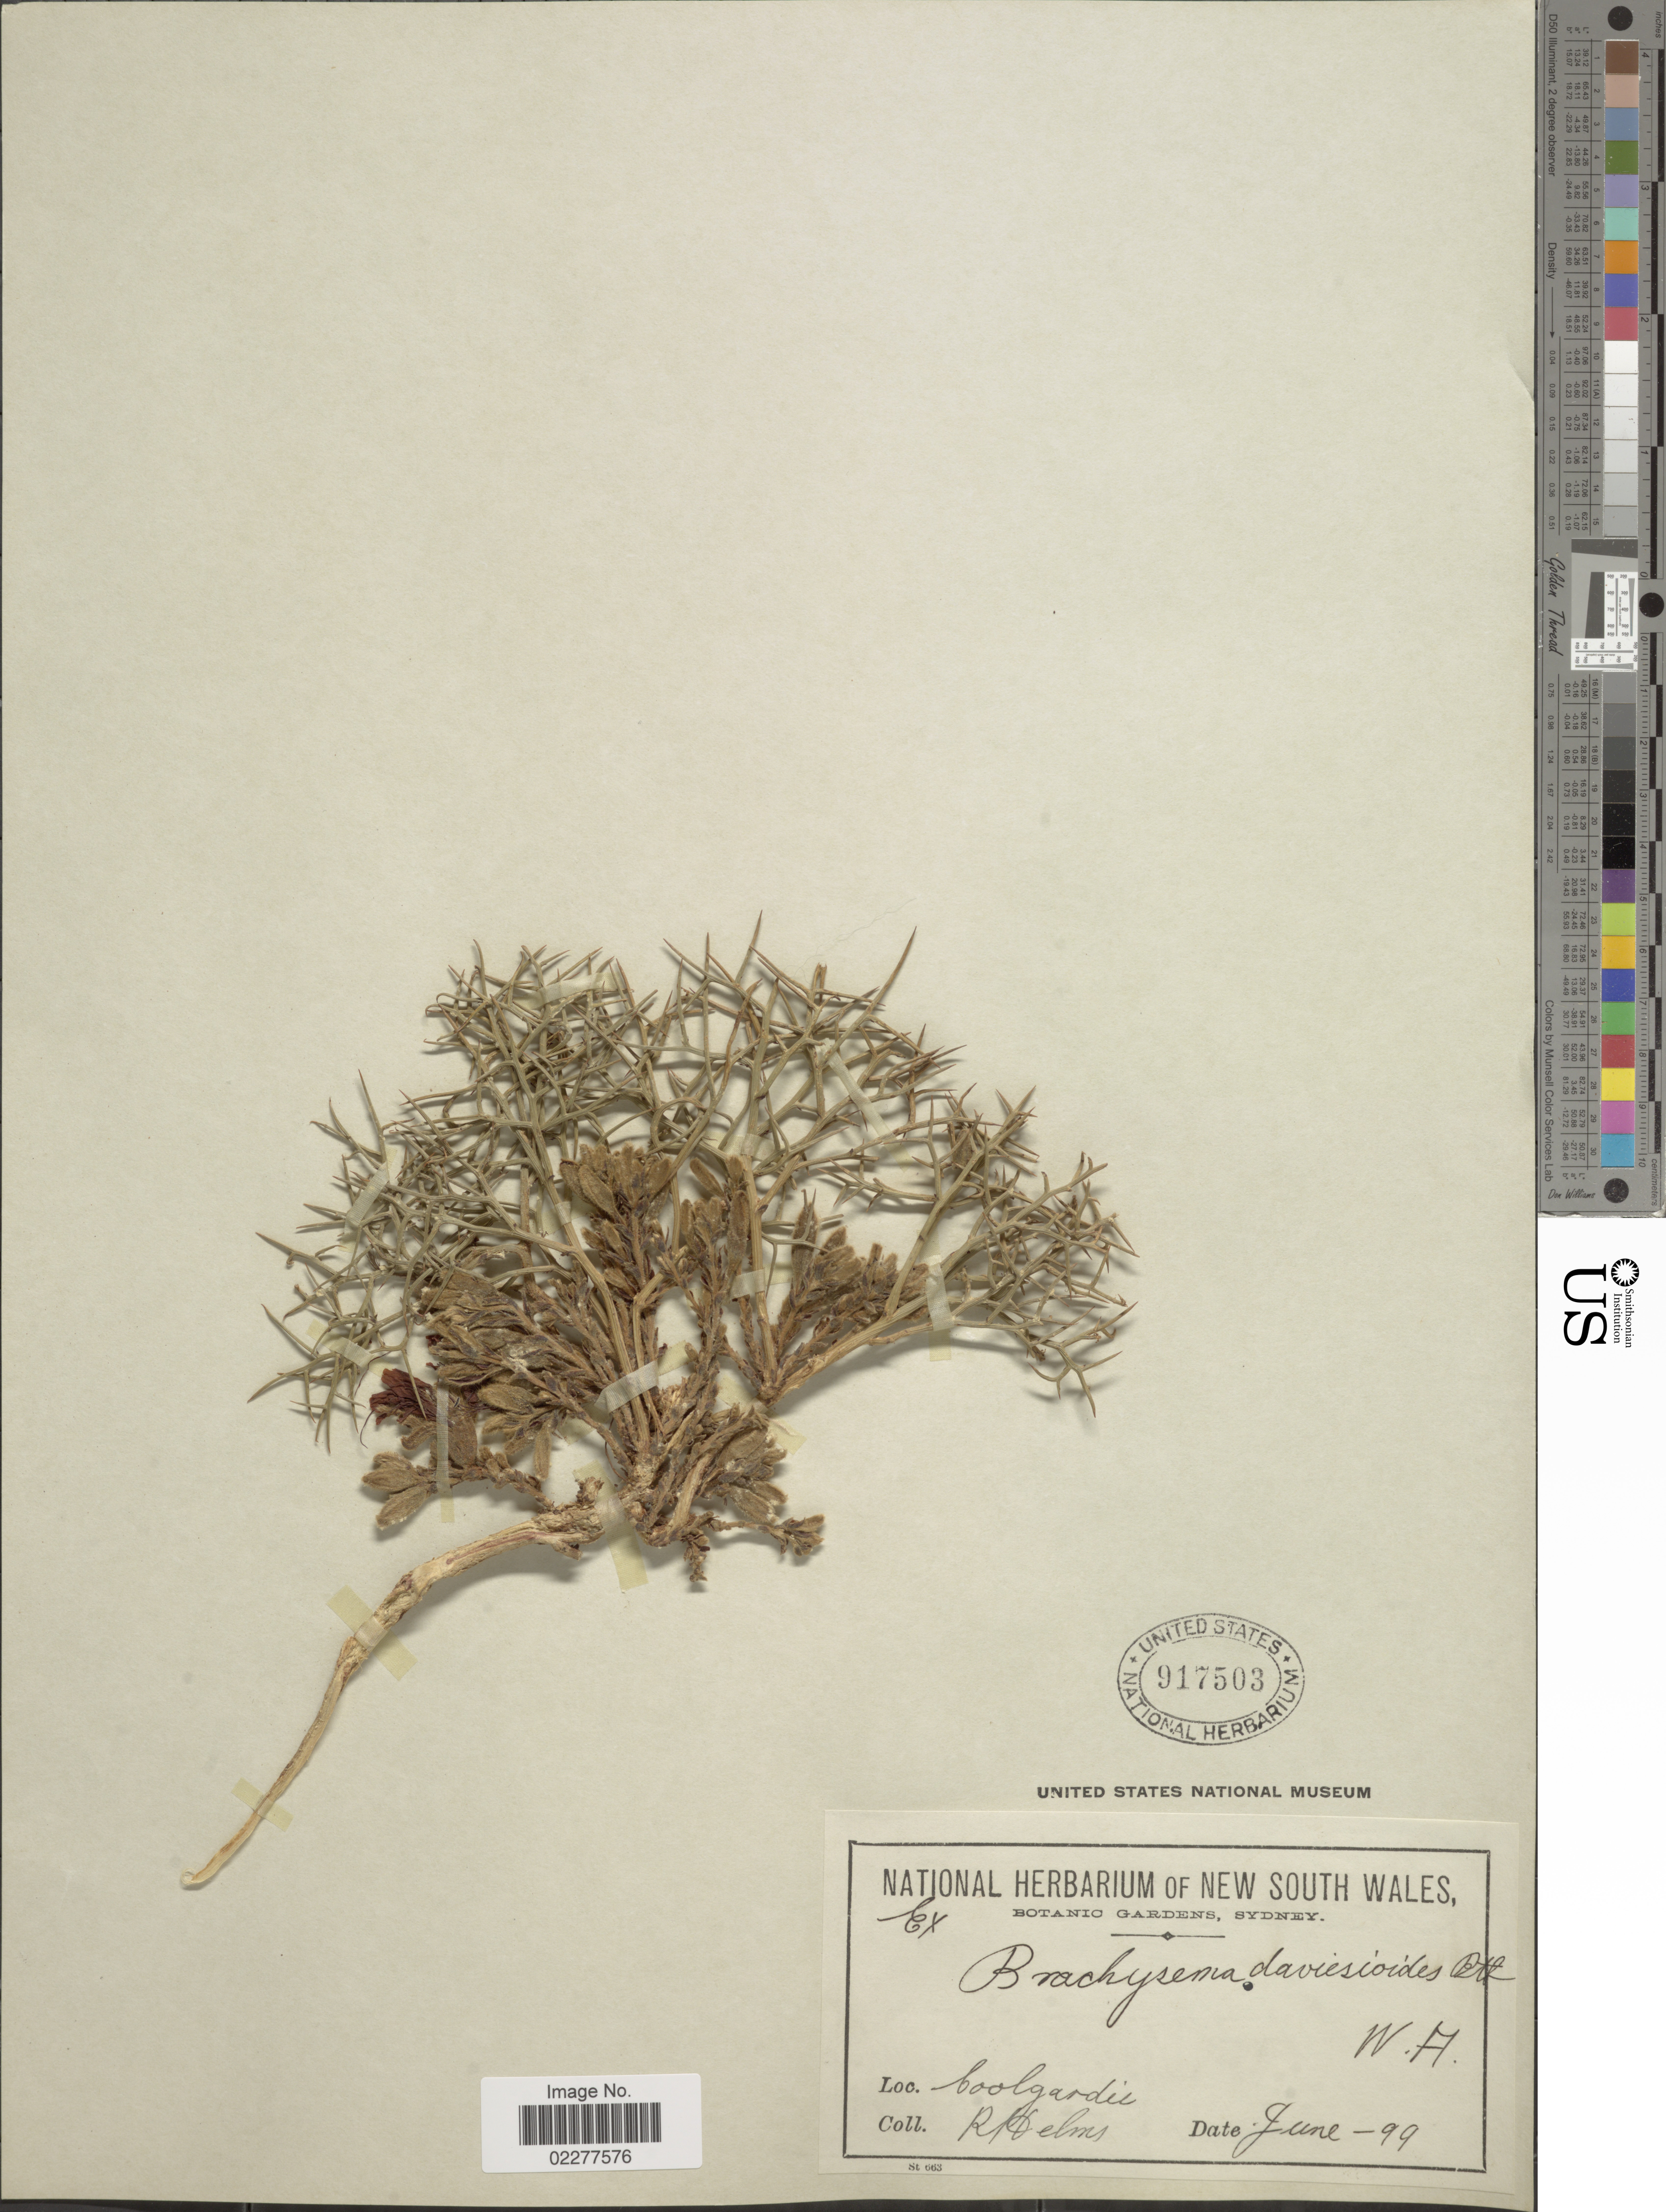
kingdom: Plantae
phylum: Tracheophyta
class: Magnoliopsida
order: Fabales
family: Fabaceae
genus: Leptosema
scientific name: Leptosema daviesioides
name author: (Turcz.) Benth.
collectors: R. Helms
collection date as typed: Transcribed d/m/y: /6/99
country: Australia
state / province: Western Australia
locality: Coolgardie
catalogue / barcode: US 917503